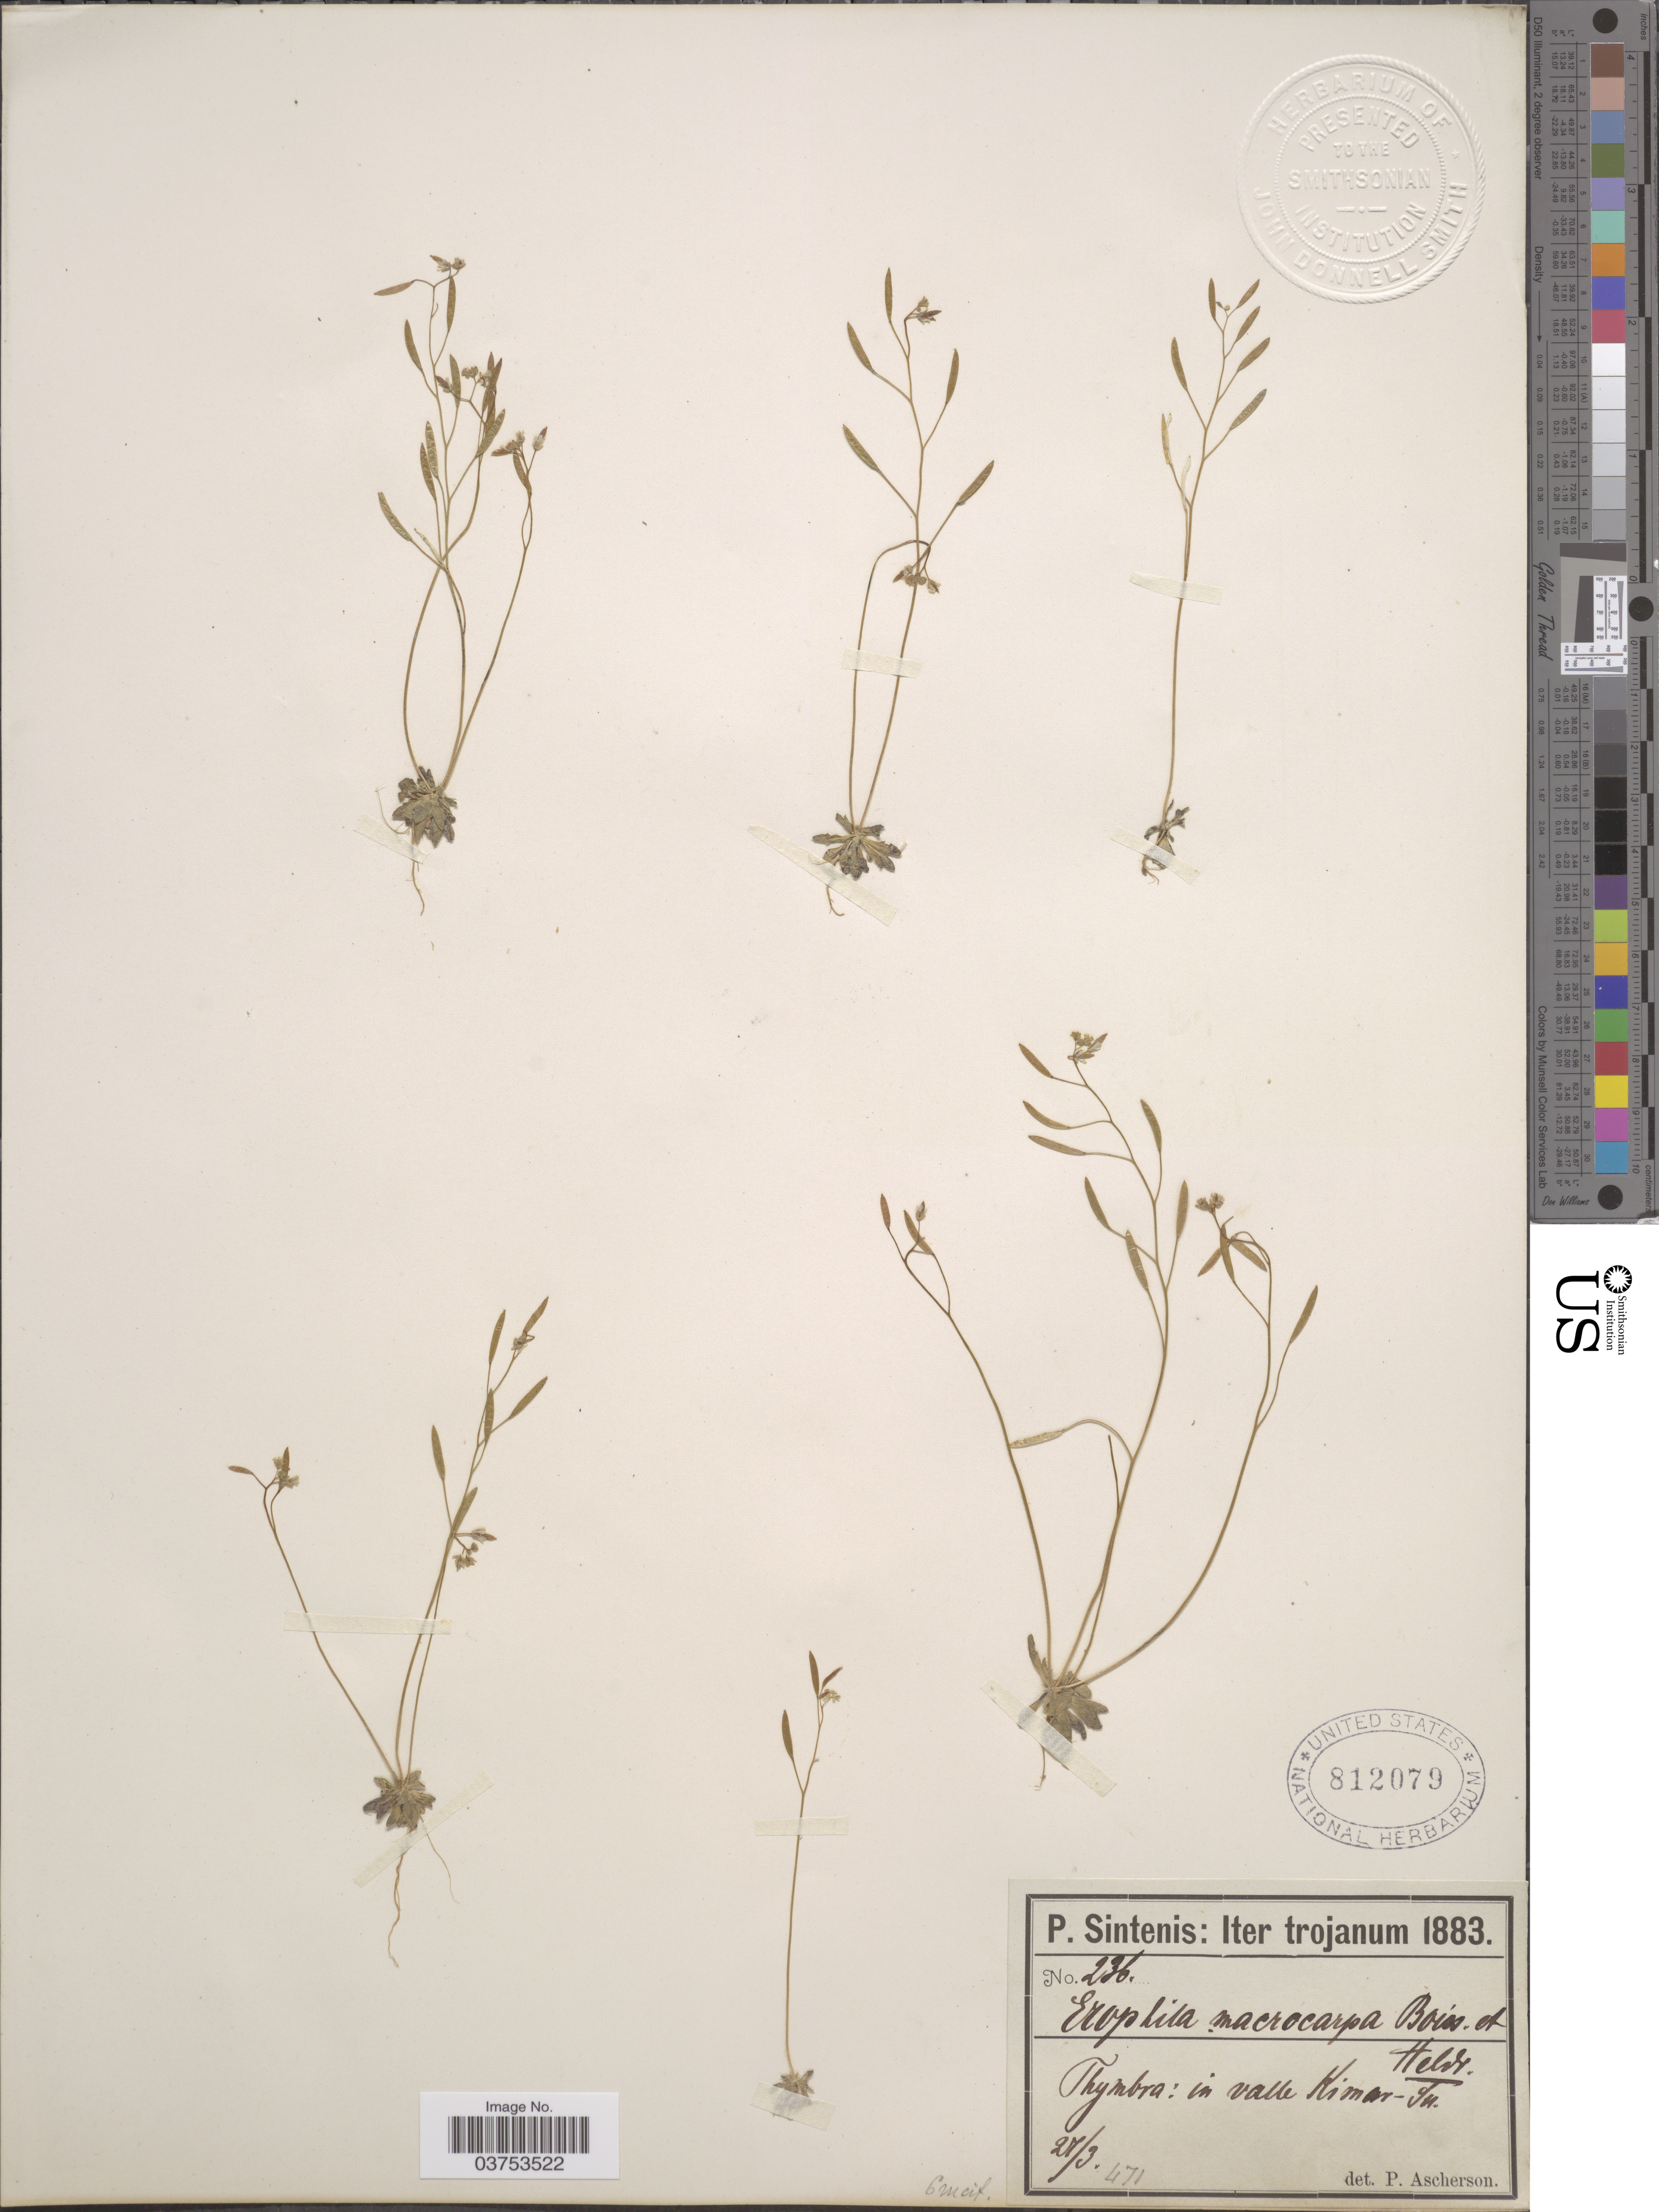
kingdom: Plantae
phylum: Tracheophyta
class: Magnoliopsida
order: Brassicales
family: Brassicaceae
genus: Draba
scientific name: Draba sp.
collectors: P. Sintenis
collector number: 236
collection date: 1883-03-27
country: Turkey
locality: Iter trojanum. Thymbra: in valle Kimar [interpreted]-In.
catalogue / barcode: US 812079